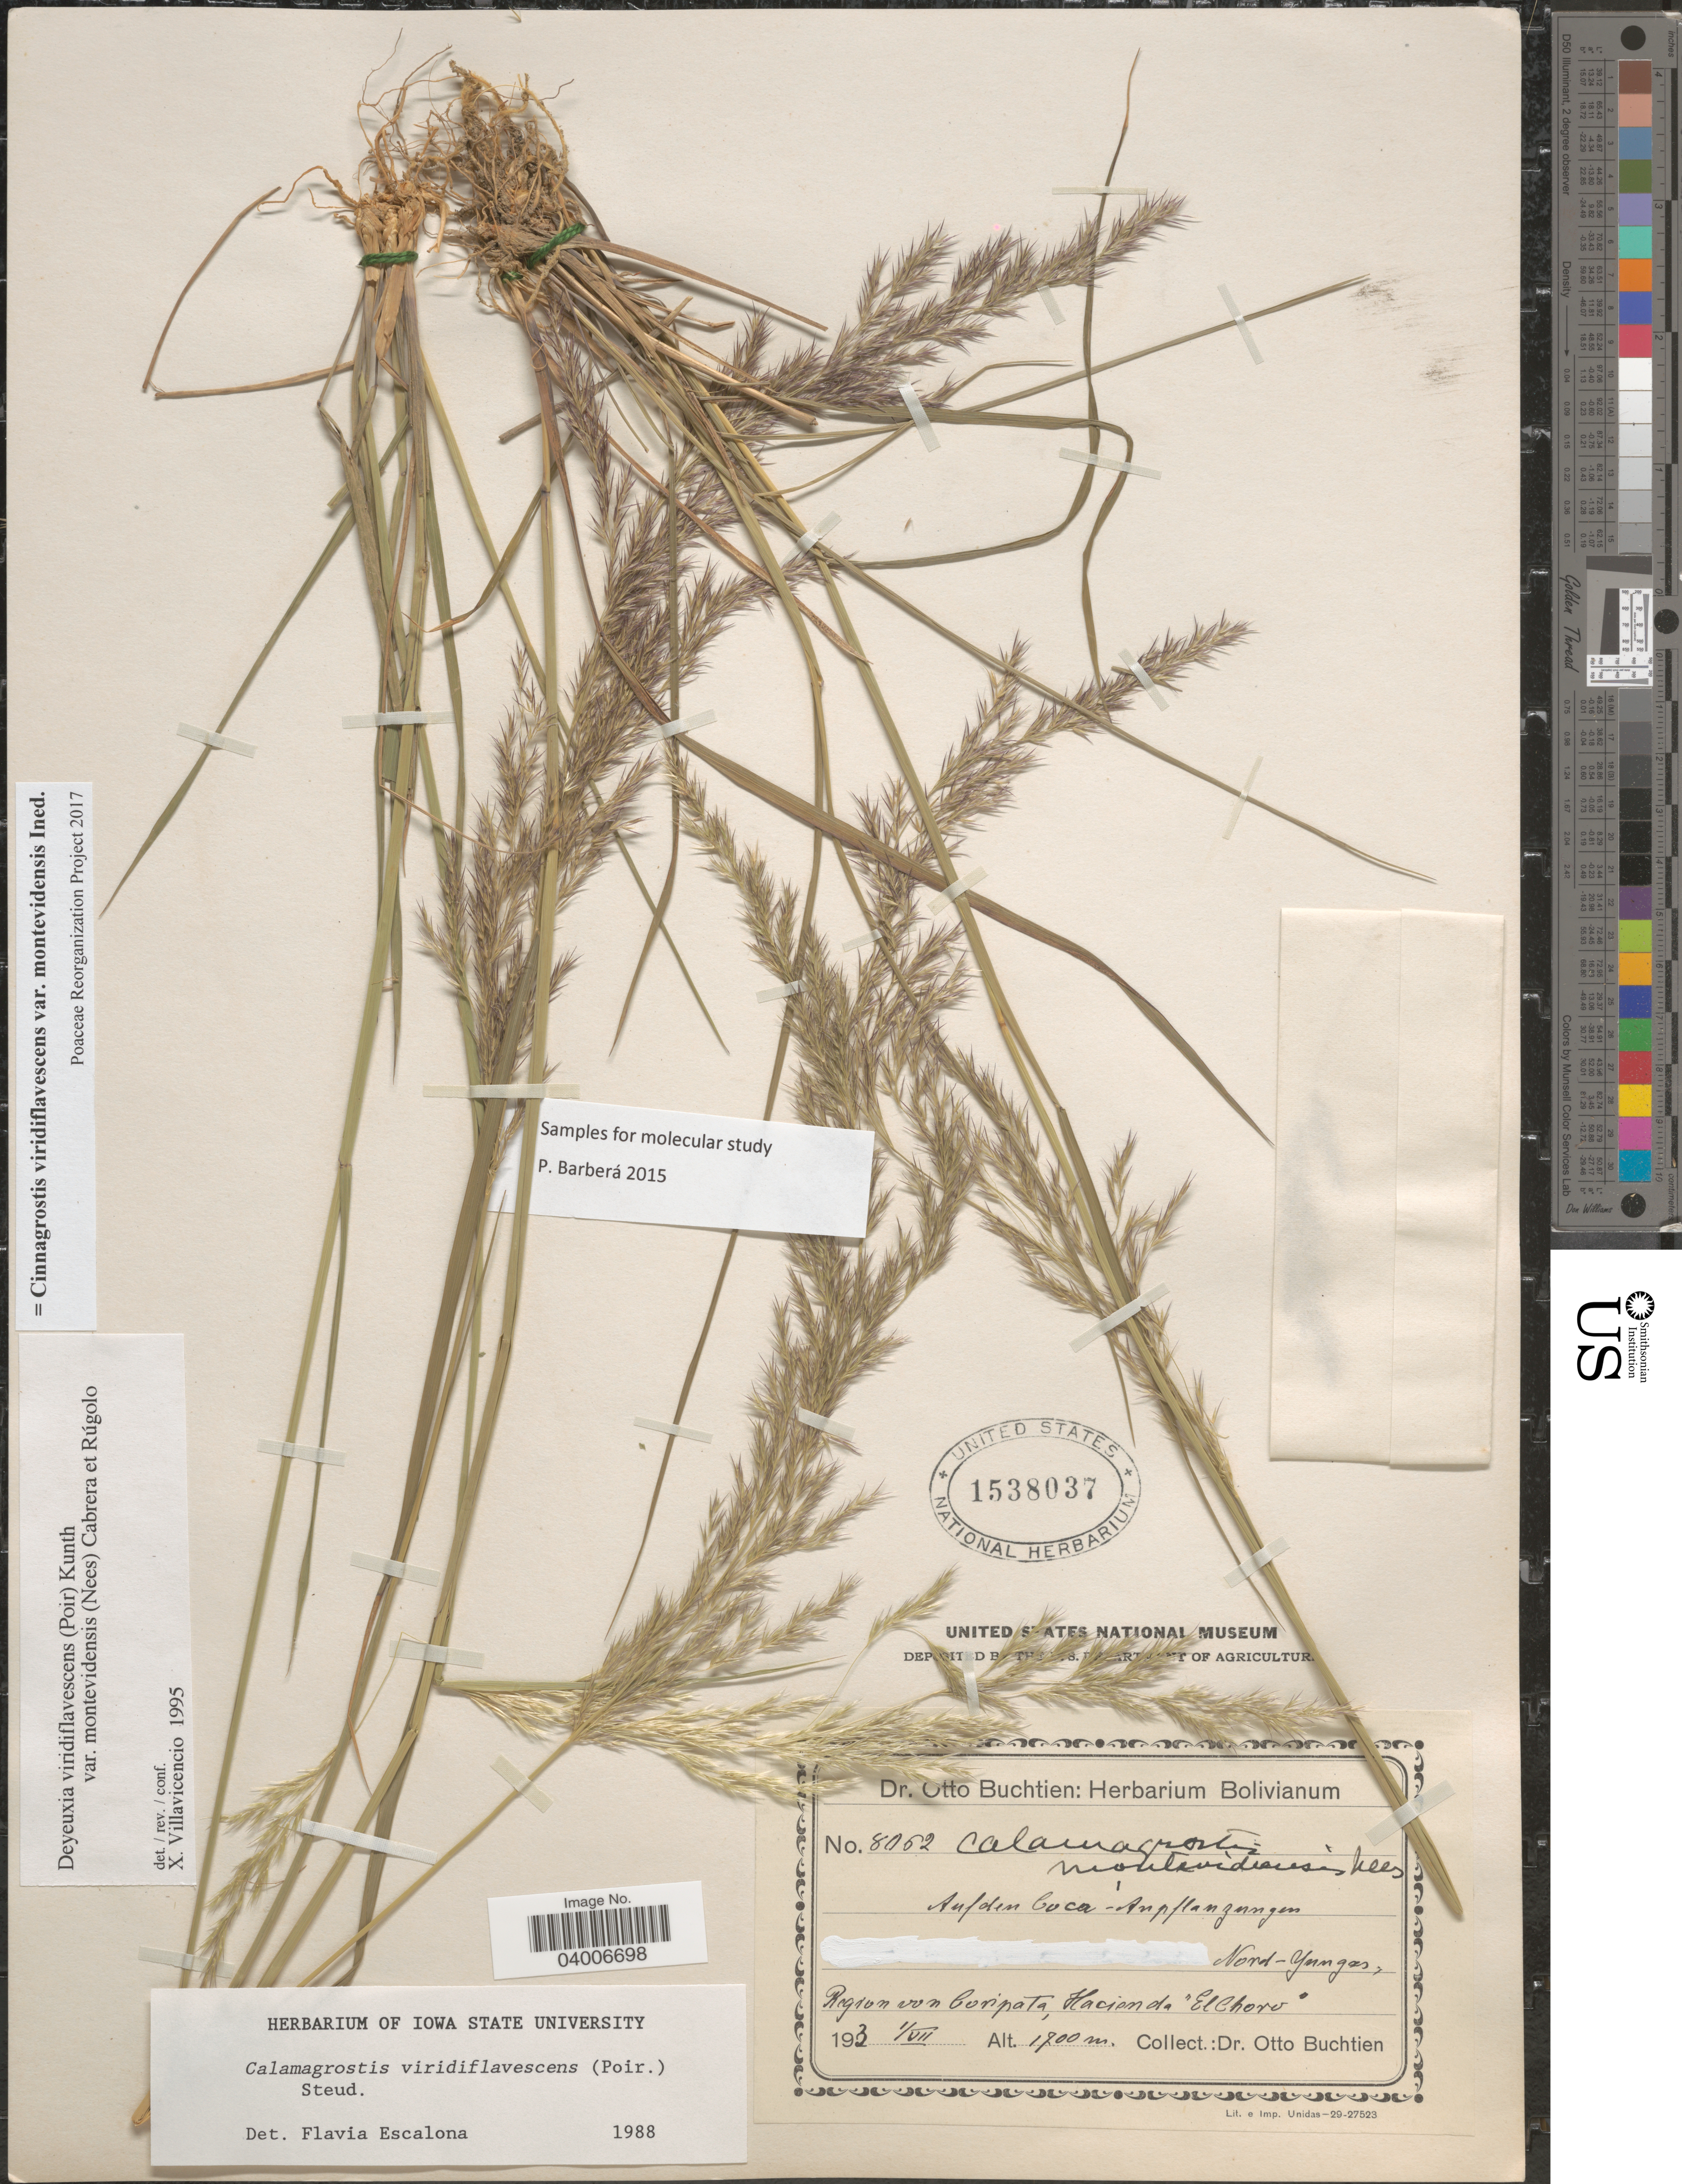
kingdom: Plantae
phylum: Tracheophyta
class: Liliopsida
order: Poales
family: Poaceae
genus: Cinnagrostis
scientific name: Cinnagrostis viridiflavescens var. montevidensis ined.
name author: (Nees) P.M. Peterson et al.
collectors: O. Buchtien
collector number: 8062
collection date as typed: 193 1/VII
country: Bolivia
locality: Nord-yungas, Region von Coripata, Hacienda "El Choro".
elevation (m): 1700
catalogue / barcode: US 1538037